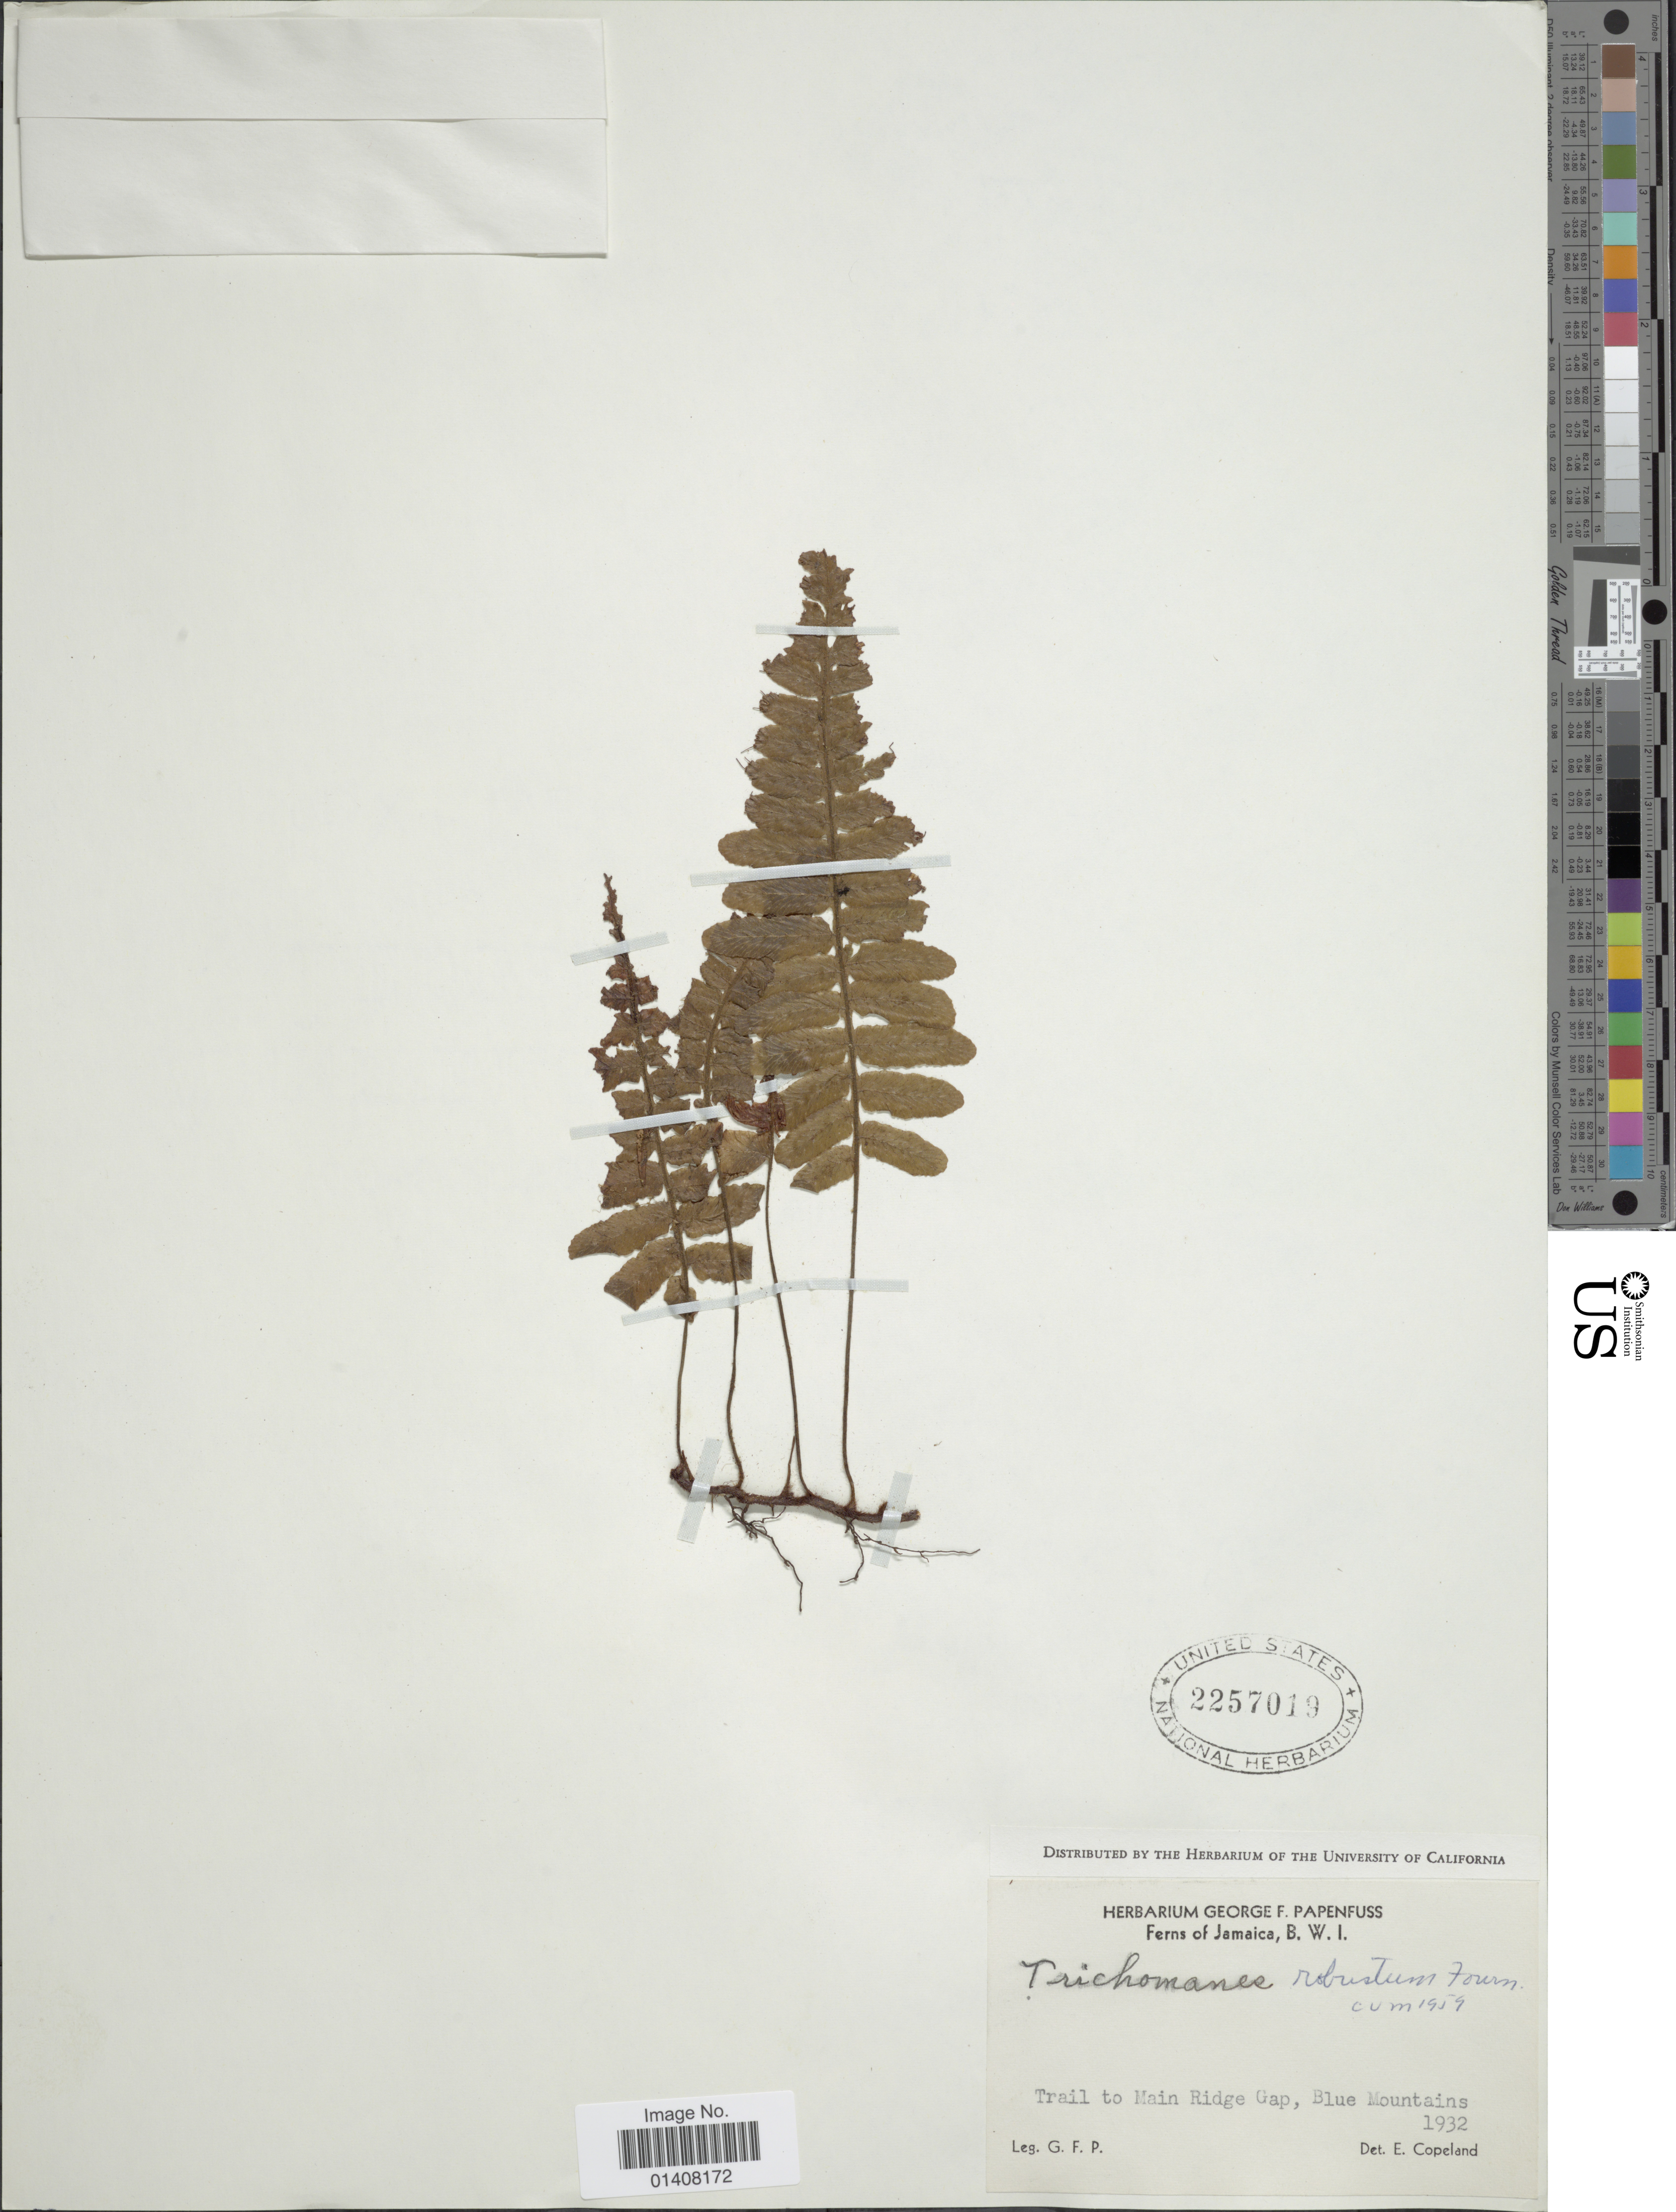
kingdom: Plantae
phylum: Tracheophyta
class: Polypodiopsida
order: Hymenophyllales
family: Hymenophyllaceae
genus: Trichomanes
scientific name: Trichomanes robustum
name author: E. Fourn.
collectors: G. Papenfuss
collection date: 1932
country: Jamaica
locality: Ferns of Jamaica, B.W.I., Trail to Main Ridge Gap, Blue Mountains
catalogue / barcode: US 2257019